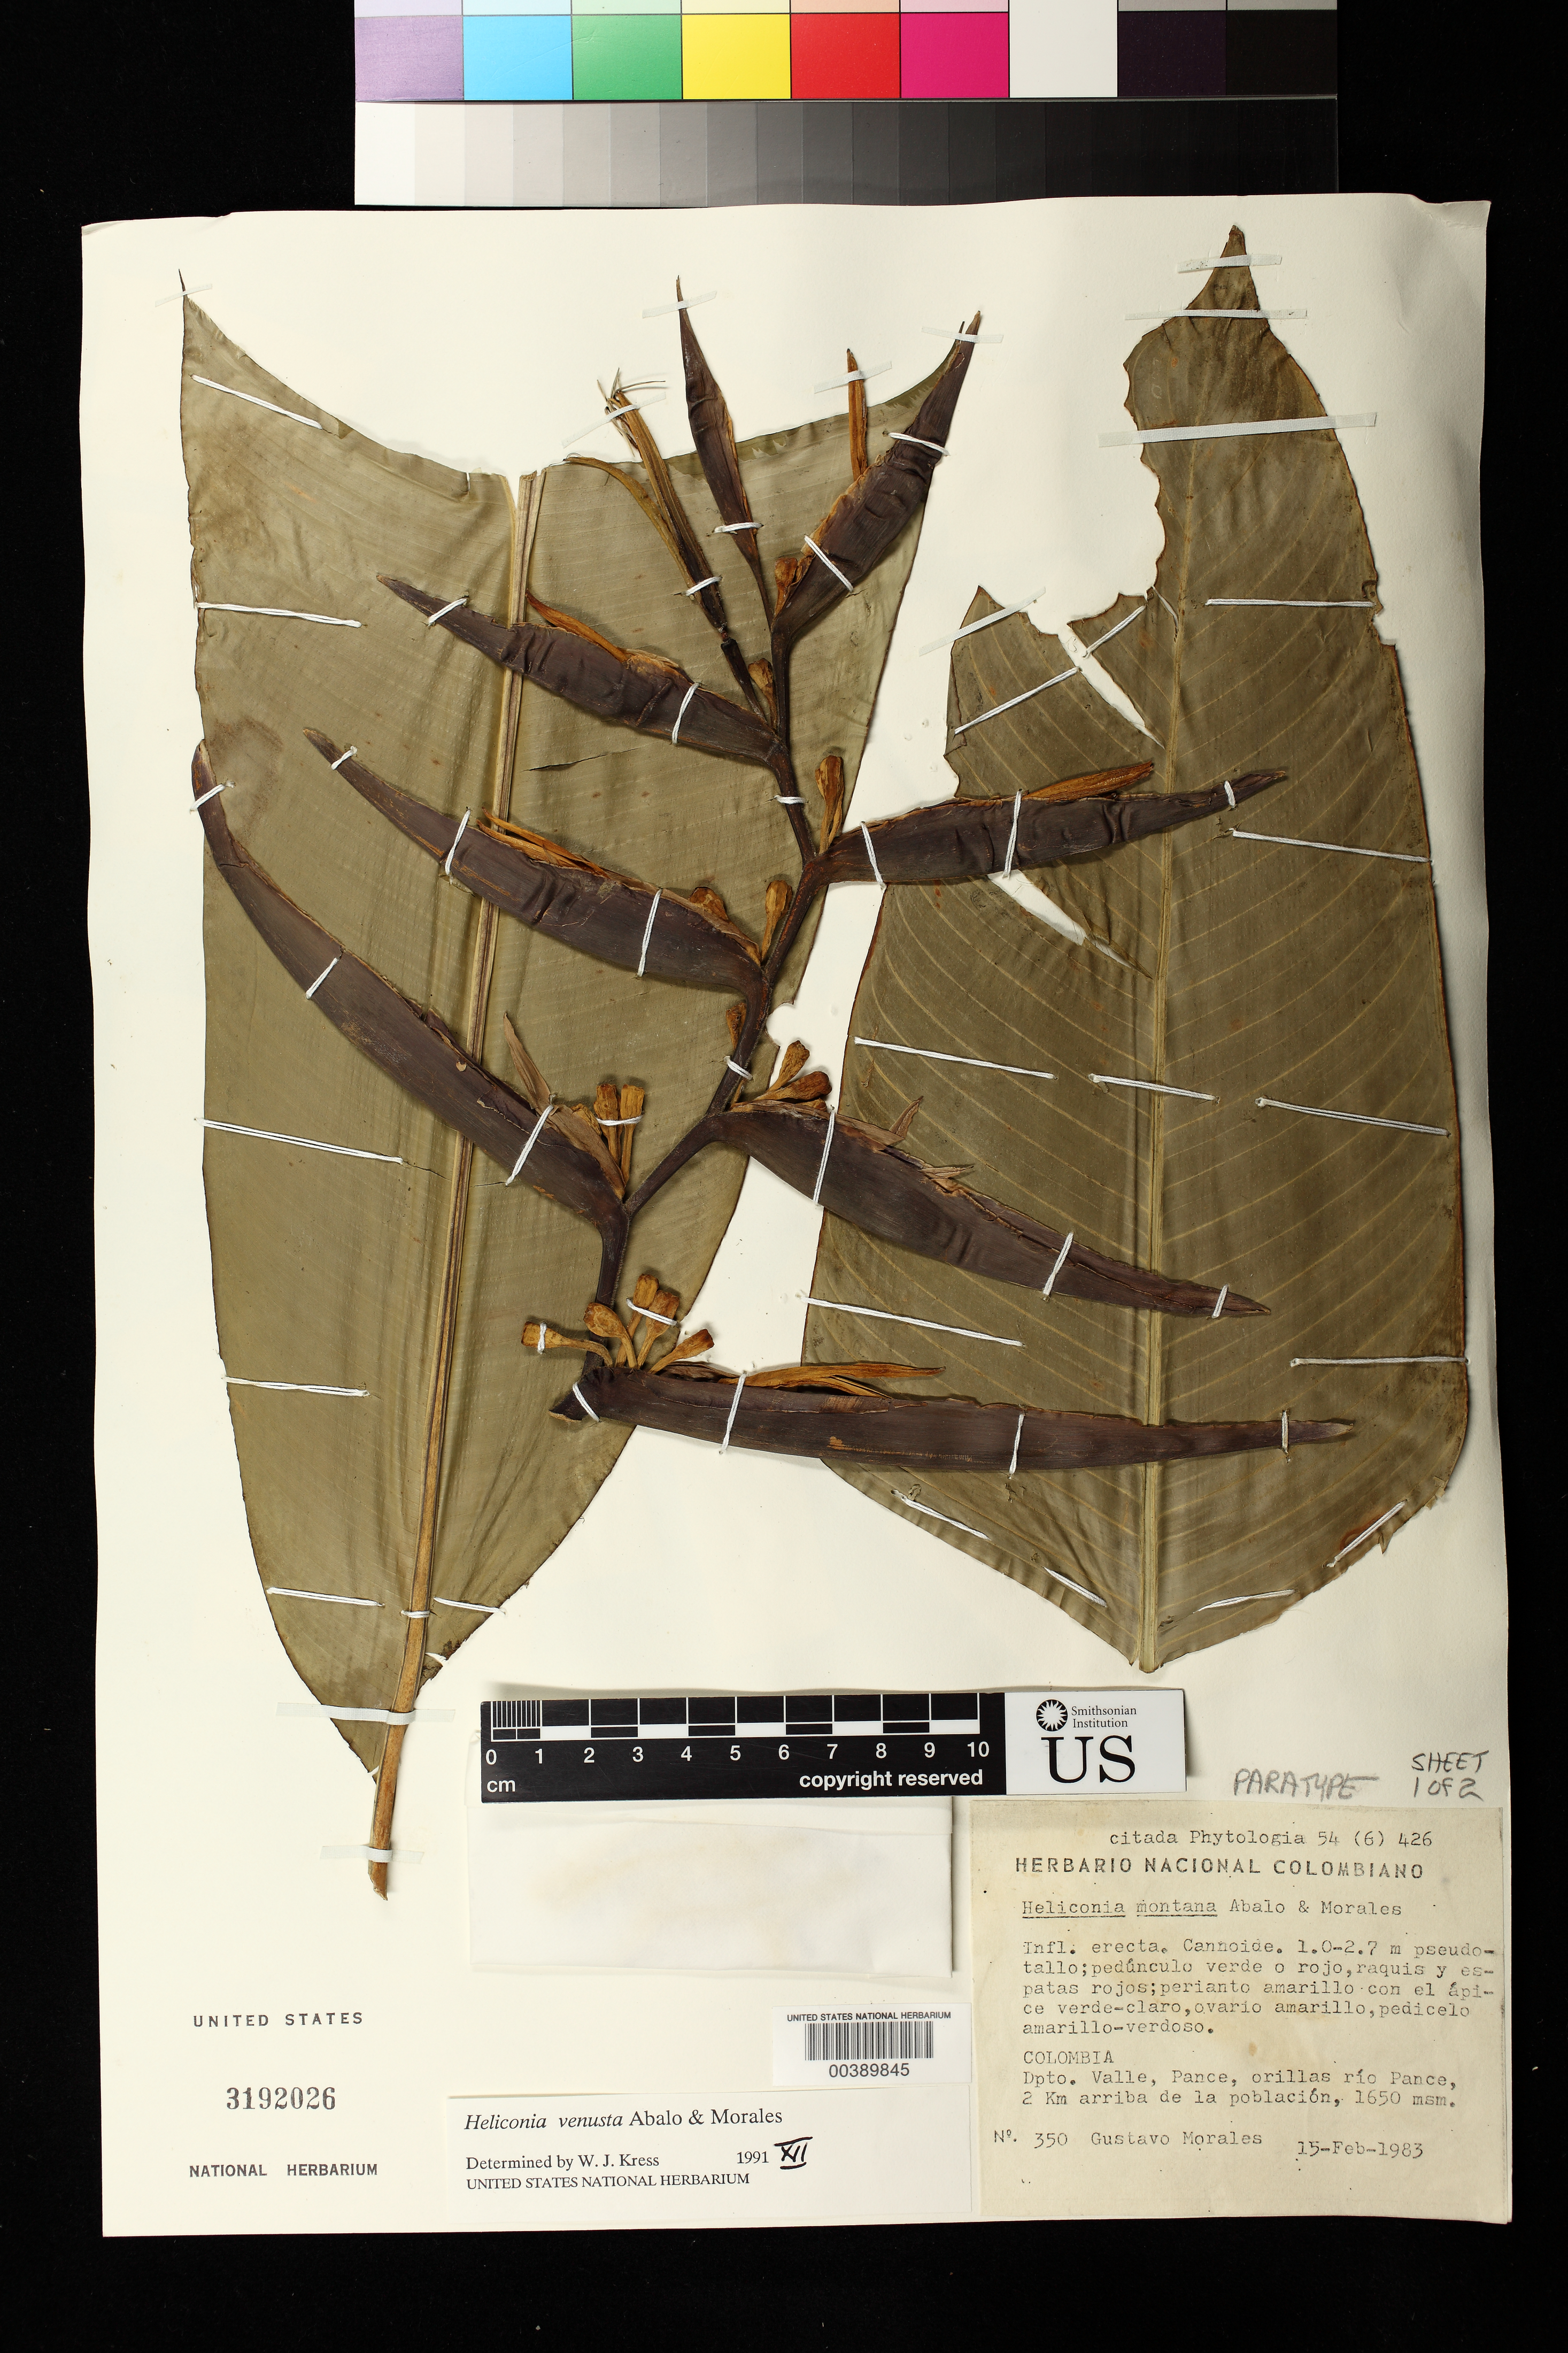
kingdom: Plantae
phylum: Tracheophyta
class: Liliopsida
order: Zingiberales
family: Heliconiaceae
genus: Heliconia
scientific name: Heliconia venusta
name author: Abalo & G. Morales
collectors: G. Morales L.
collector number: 350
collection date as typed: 15 Feb 1983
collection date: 1983-02-15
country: Colombia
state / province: Valle del Cauca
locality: Pance, Orilas Rio pance, 2 km Arriba de la poblacion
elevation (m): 1650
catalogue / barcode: US 3192026